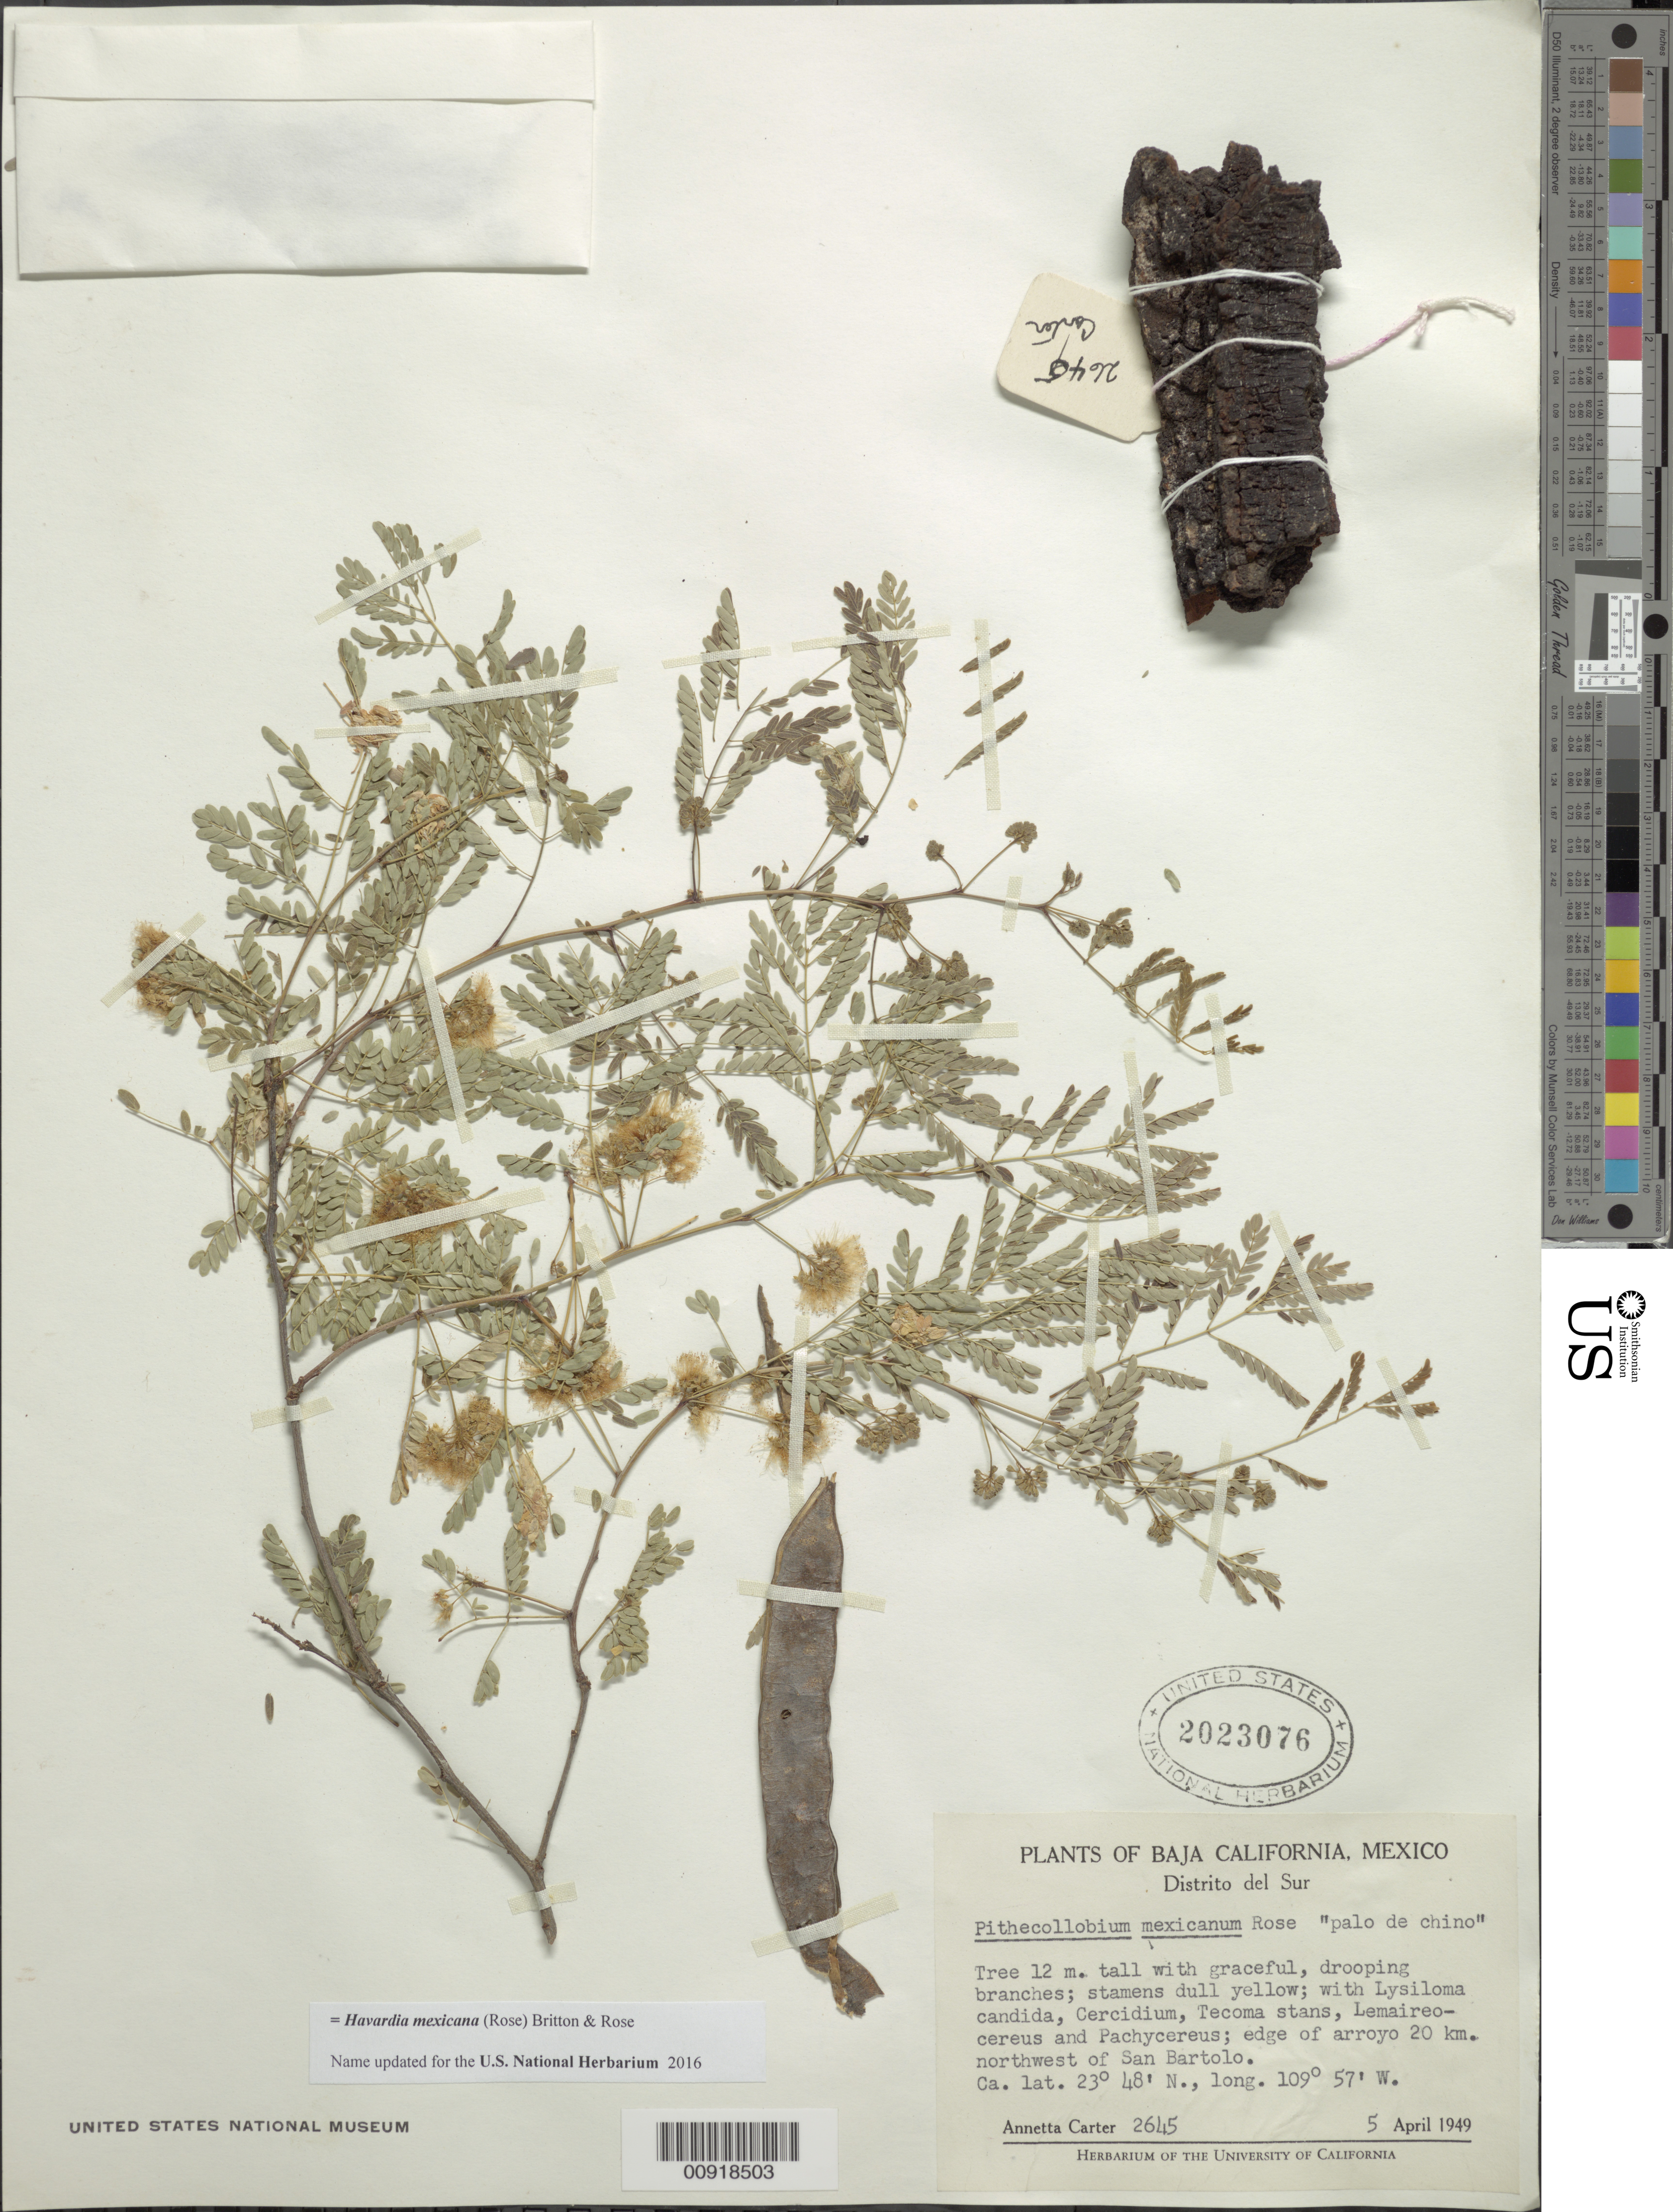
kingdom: Plantae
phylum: Tracheophyta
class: Magnoliopsida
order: Fabales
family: Fabaceae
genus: Havardia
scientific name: Havardia mexicana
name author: (Rose) Britton & Rose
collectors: A. M. Carter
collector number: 2645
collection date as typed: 05 Apr 1949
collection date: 1949-04-05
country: Mexico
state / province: Baja California Sur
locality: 20 km. northwest of San Bartolo, Baja California Distrito del Sur.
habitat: Edge of arroyo; with Lysiloma candida, Cercidium, Tecoma stans, Lemaireo-cereus and Pachycereus.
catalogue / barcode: US 2023076